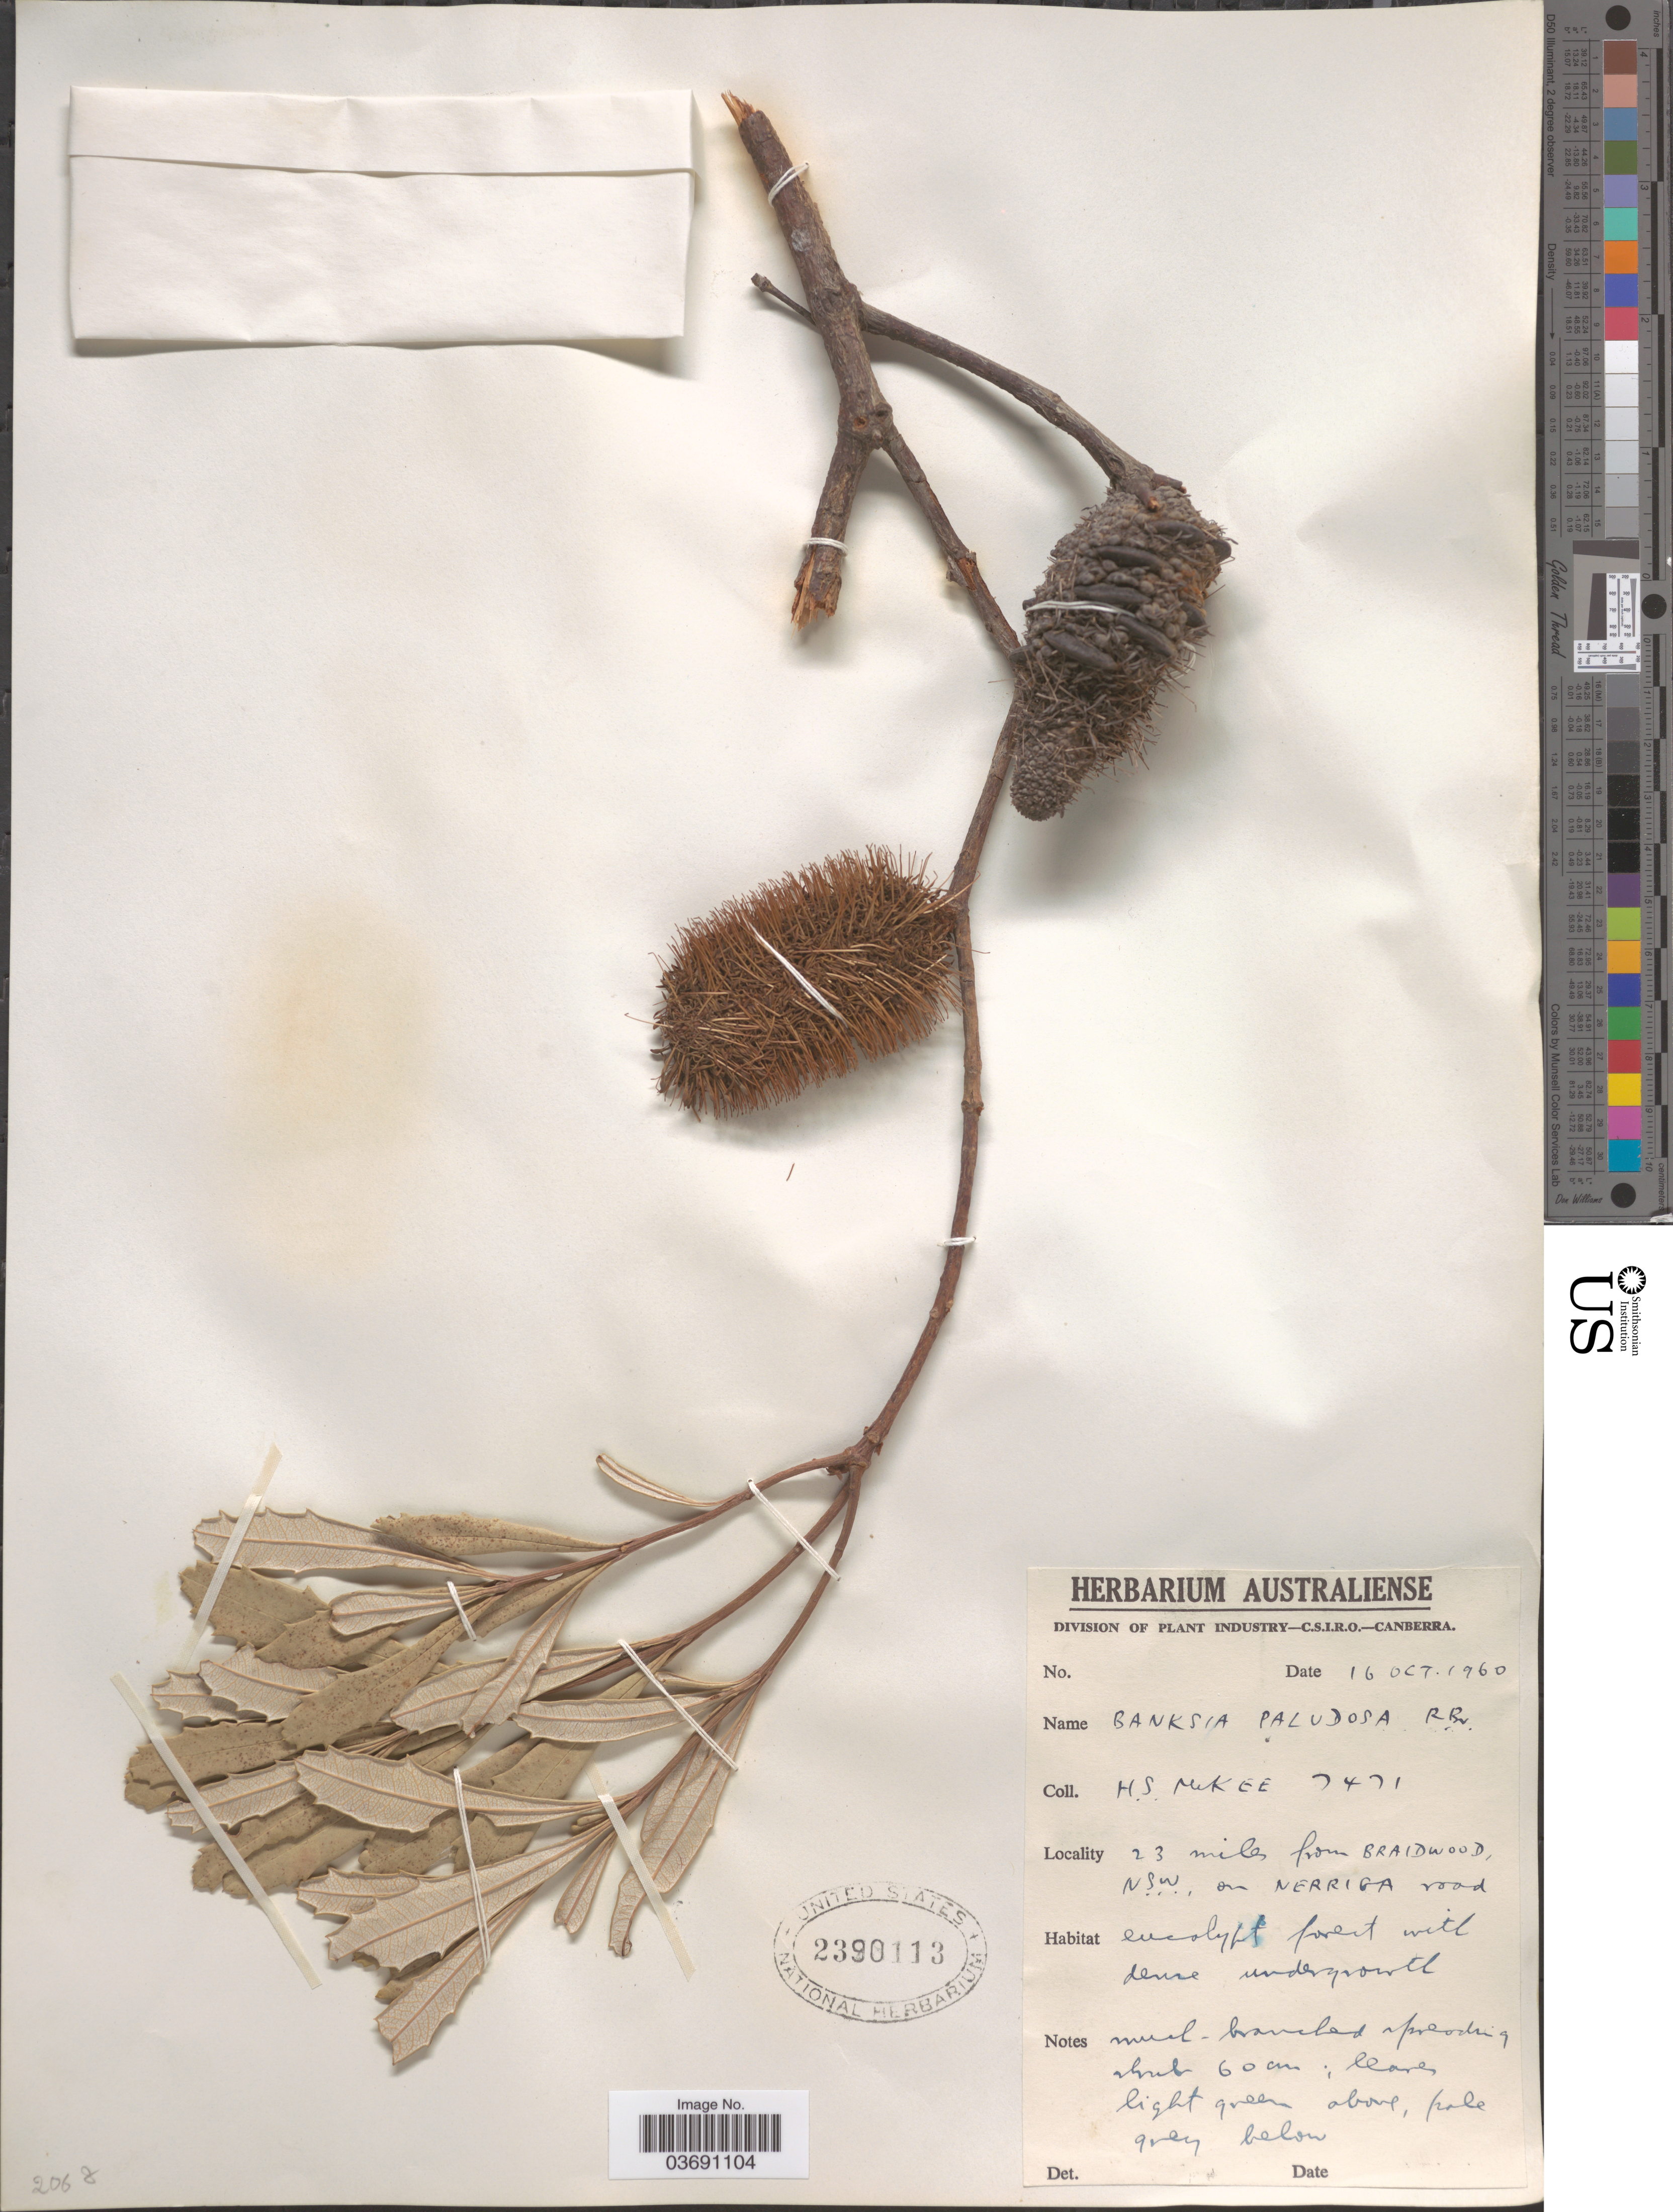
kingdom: Plantae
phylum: Tracheophyta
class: Magnoliopsida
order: Proteales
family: Proteaceae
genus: Banksia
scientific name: Banksia paludosa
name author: R. Br.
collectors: H. S. McKee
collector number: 7471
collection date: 1960-10-16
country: Australia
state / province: New South Wales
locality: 23 miles from Braidwood, N S W, on Nerriga road.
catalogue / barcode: US 2390113